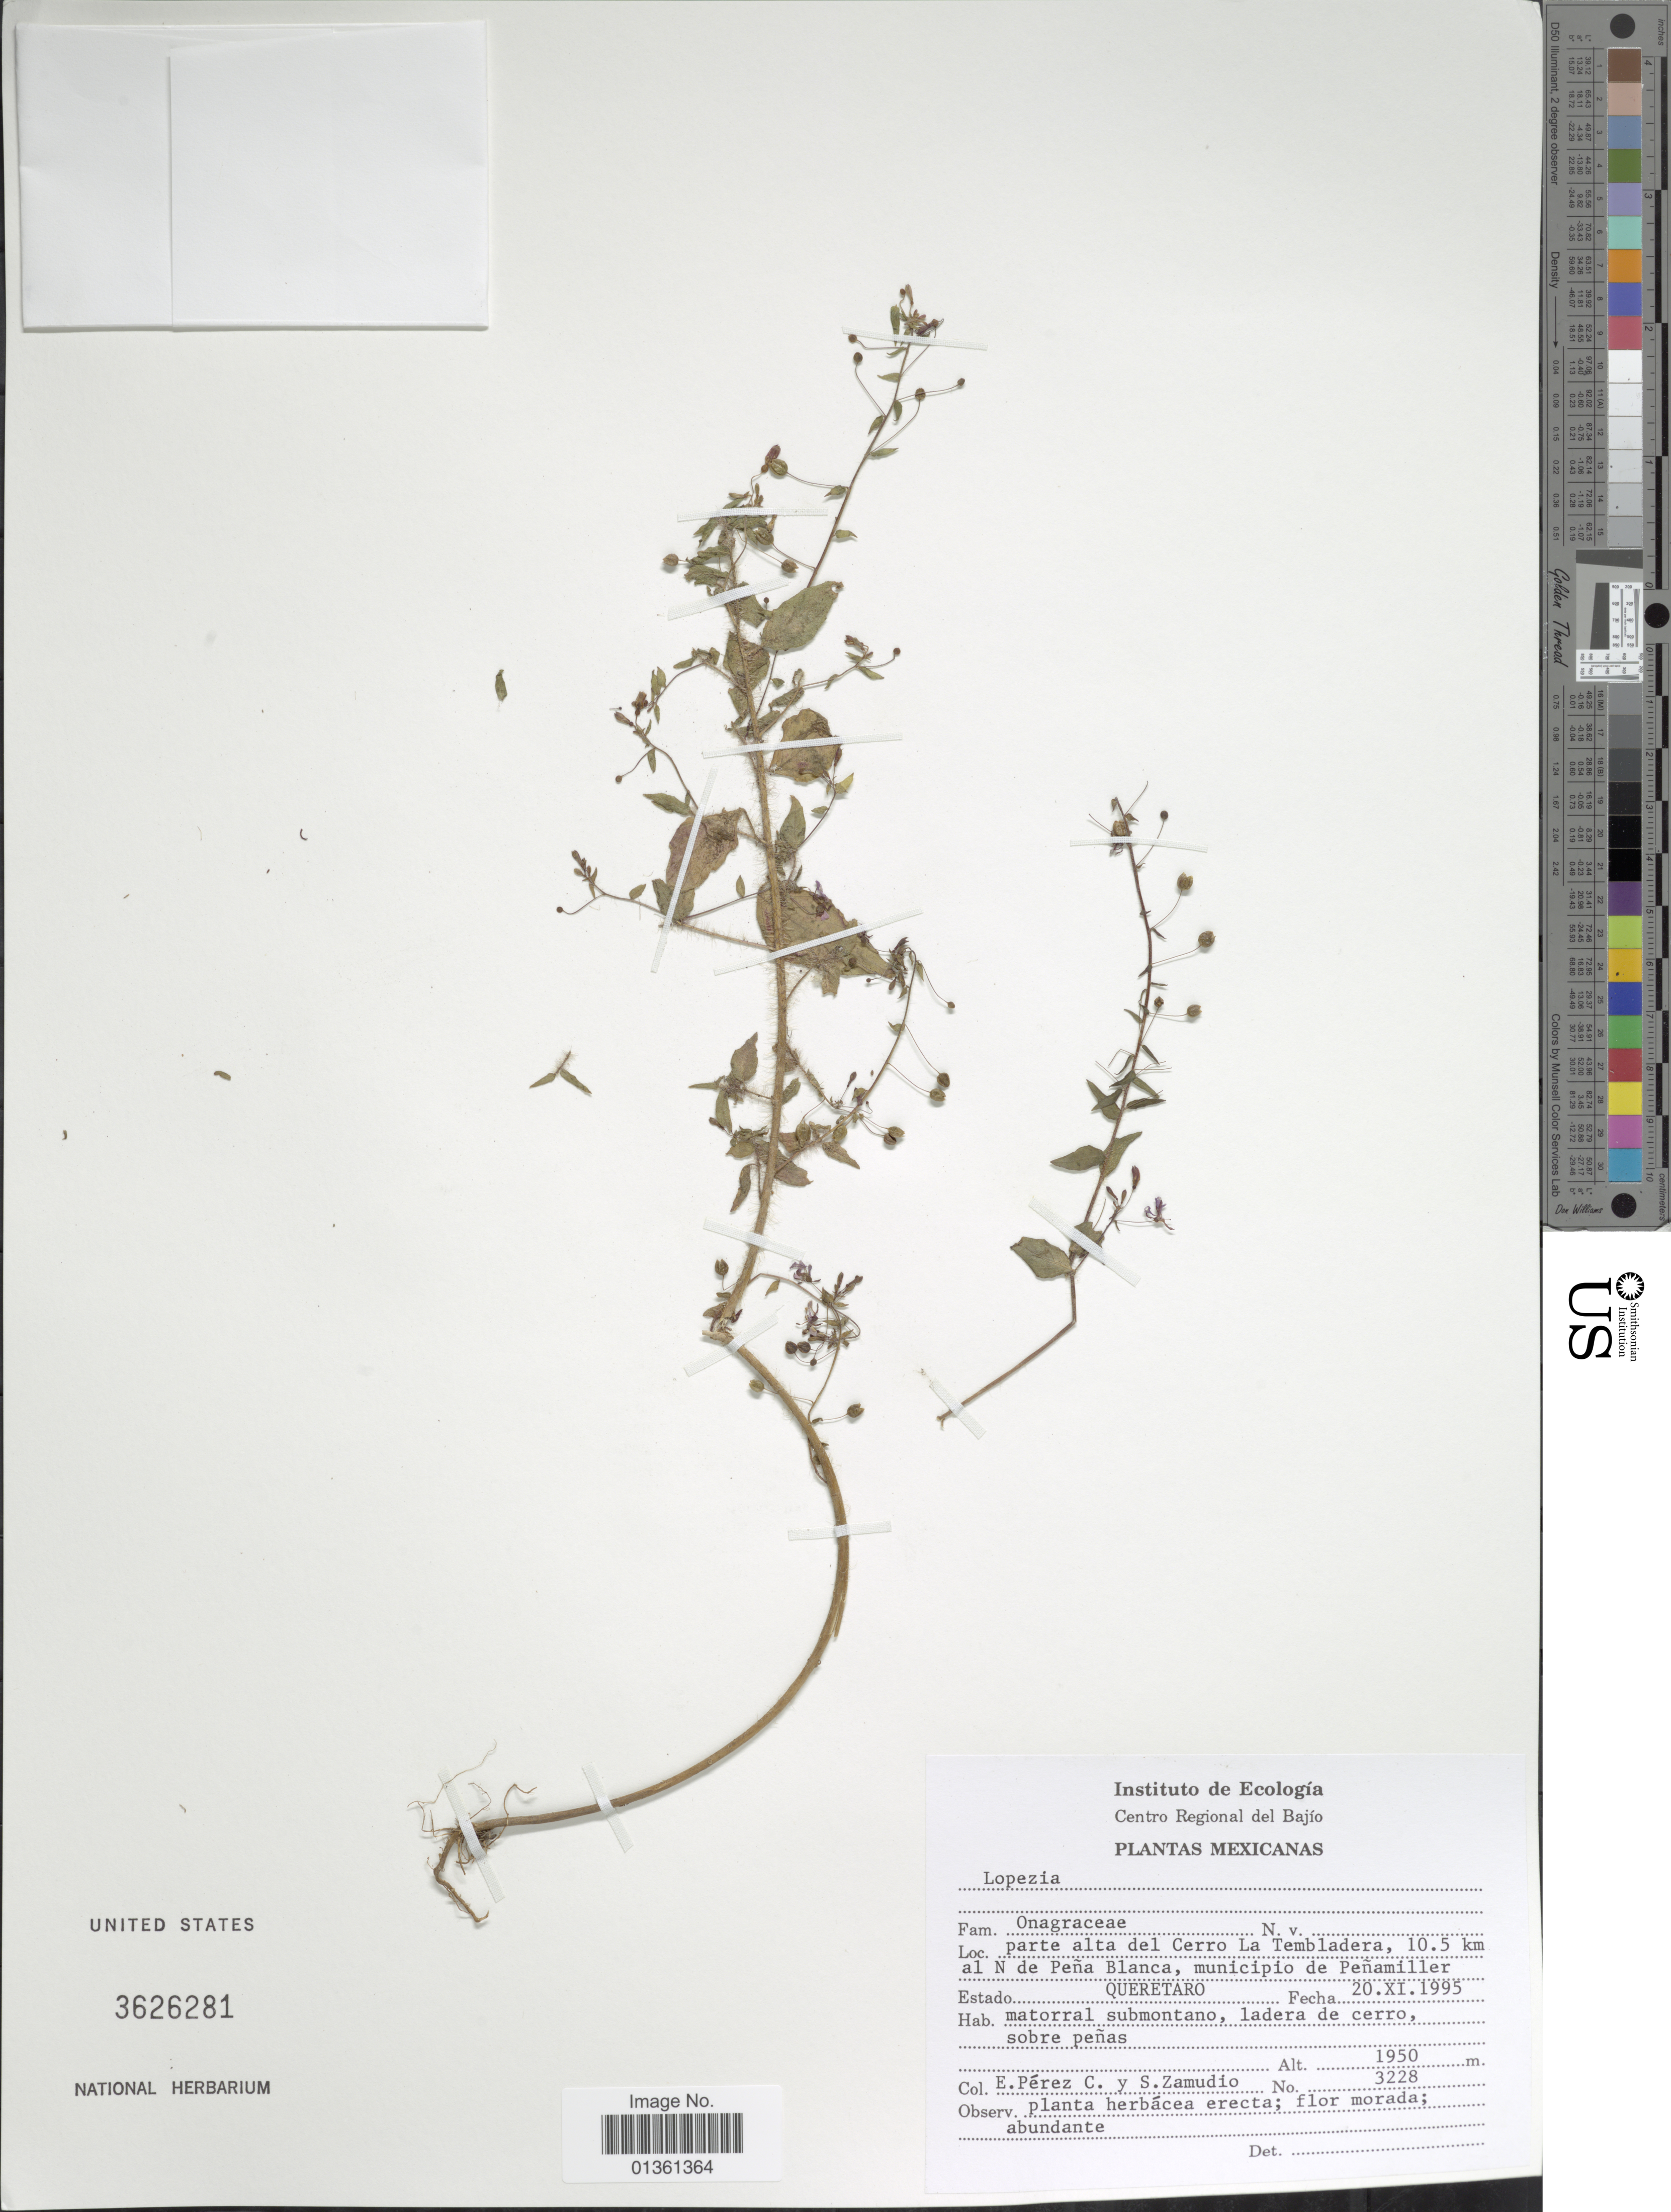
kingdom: Plantae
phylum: Tracheophyta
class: Magnoliopsida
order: Myrtales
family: Onagraceae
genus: Lopezia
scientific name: Lopezia sp.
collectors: E. Pérez C. & S. Zamudio Ruíz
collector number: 3228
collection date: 1995-11-20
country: Mexico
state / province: Querétaro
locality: Parte alta del Cerro La Tembladera, 10.5 km al N de Peña Blanca, municipio de Peñamiller.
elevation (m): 1950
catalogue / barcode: US 3626281